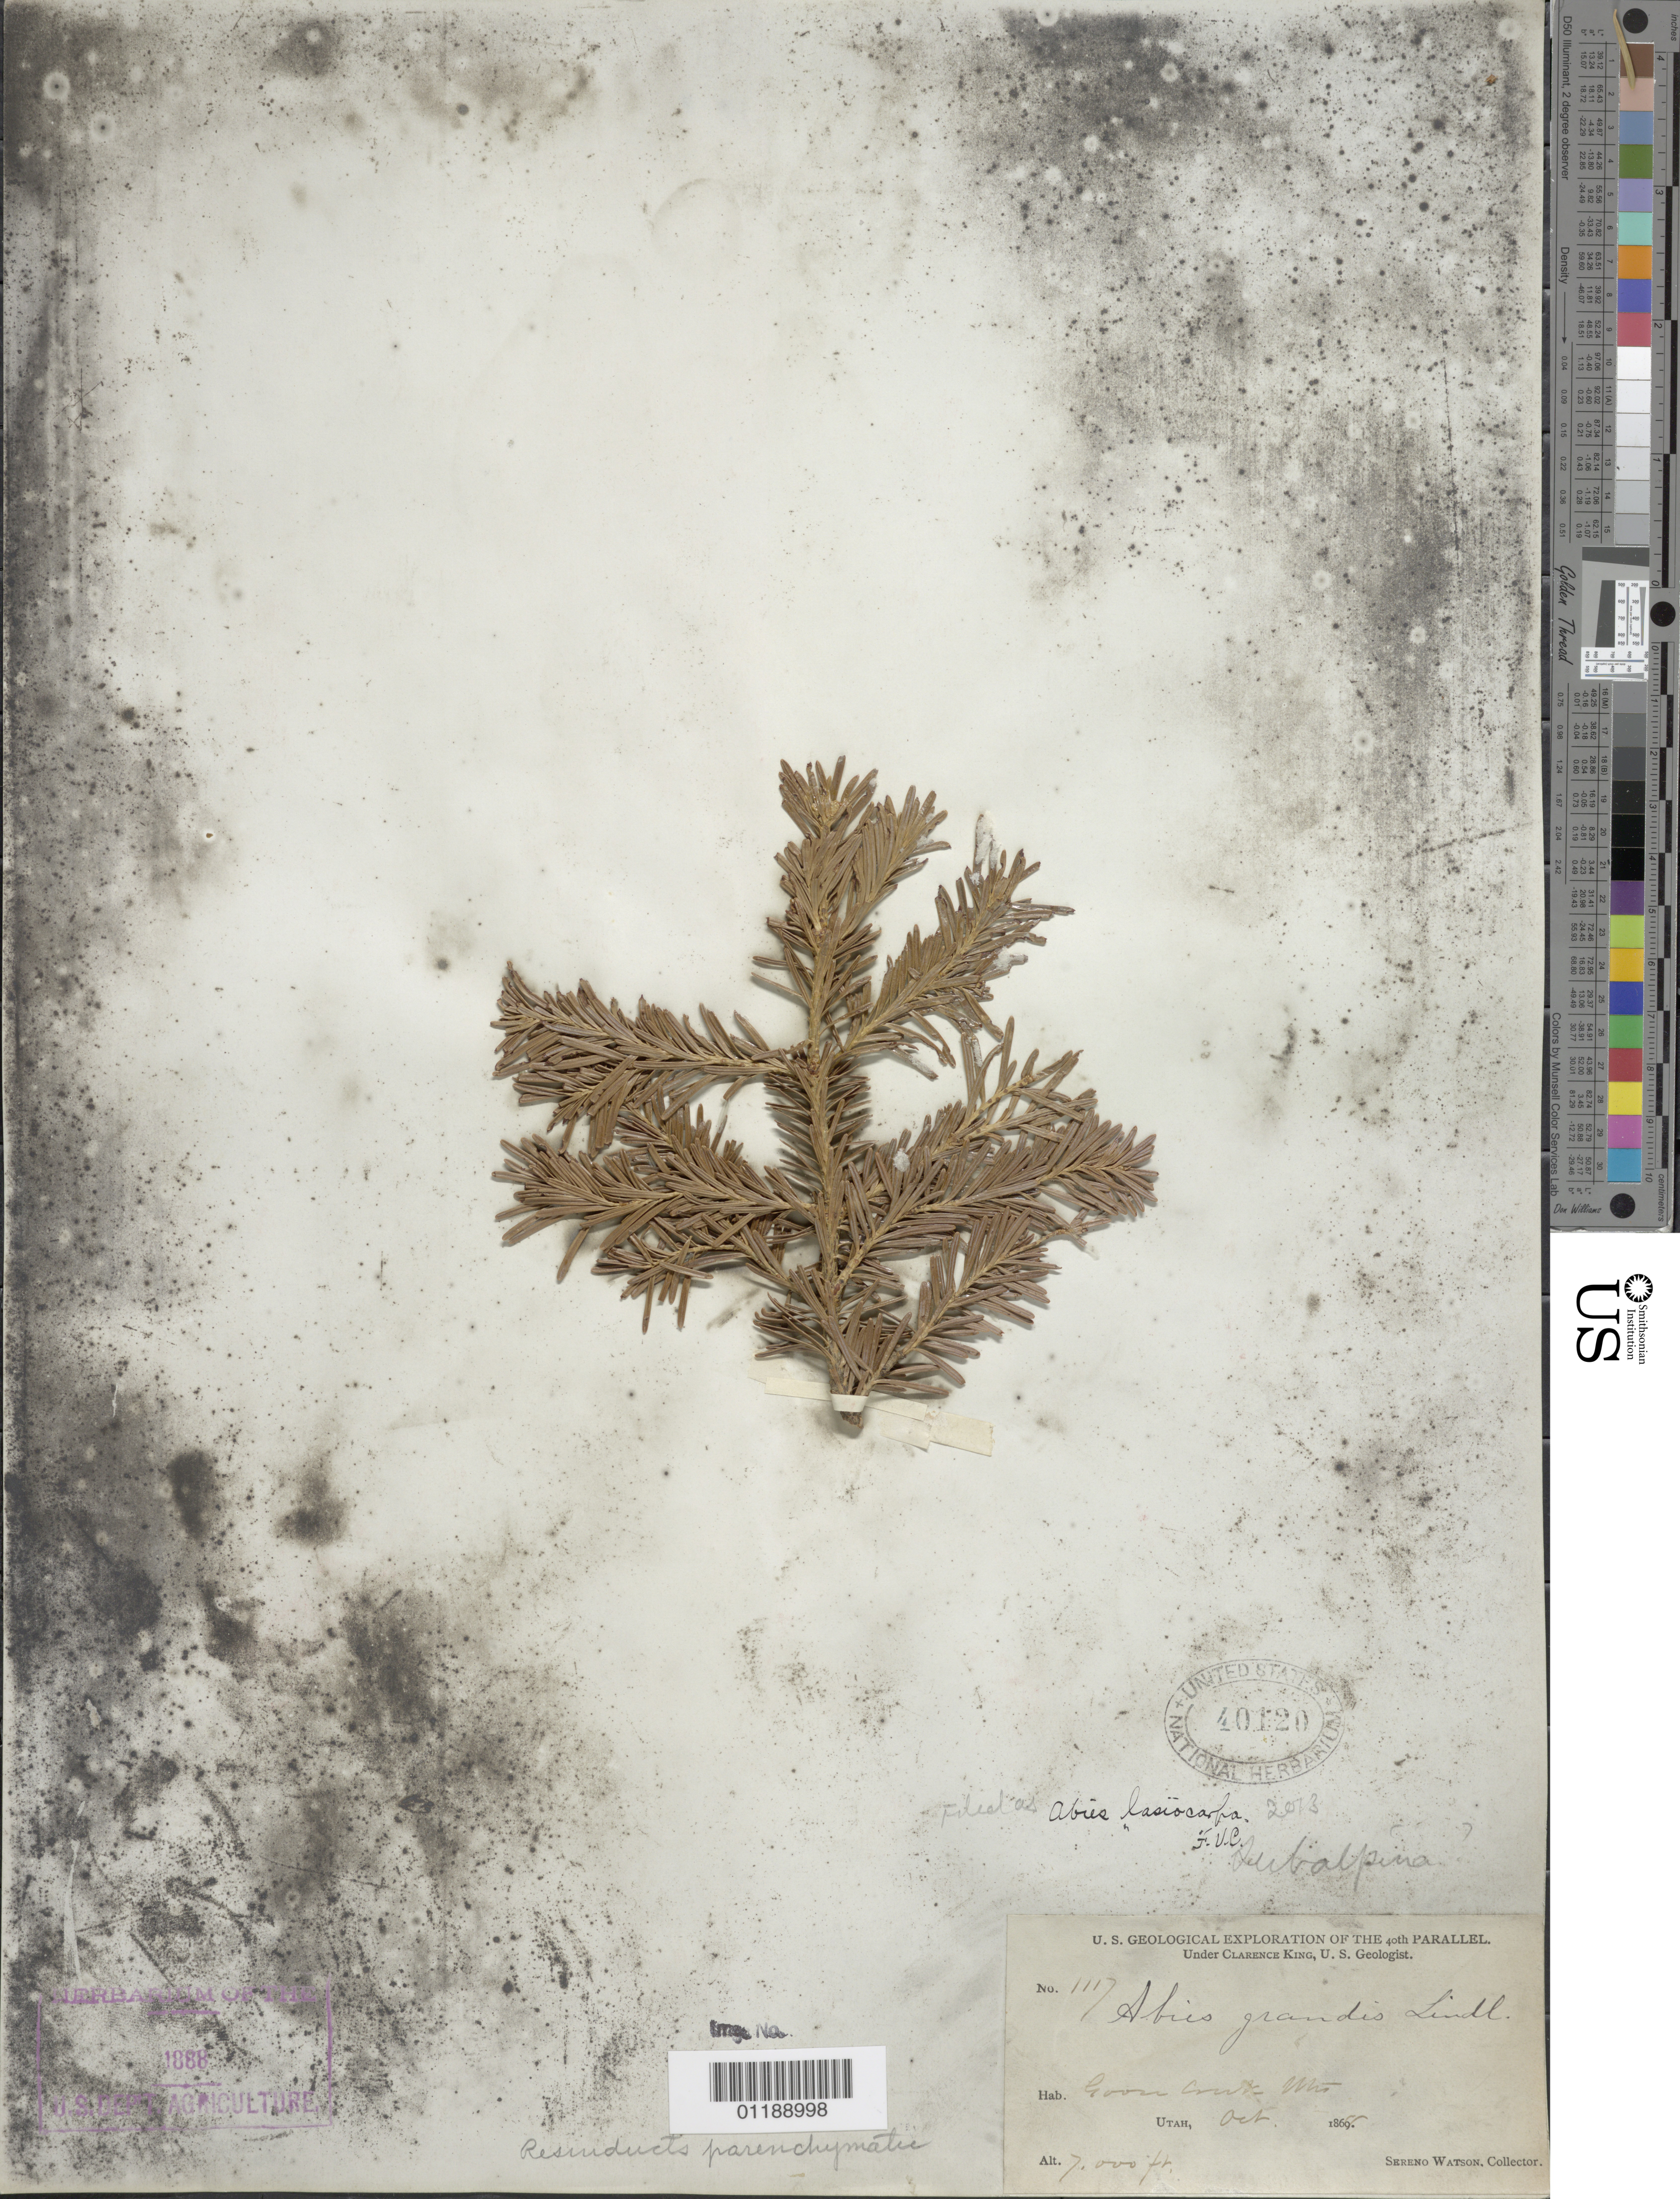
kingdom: Plantae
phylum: Tracheophyta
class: Pinopsida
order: Pinales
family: Pinaceae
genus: Abies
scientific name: Abies lasiocarpa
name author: (Hook.) Nutt.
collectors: S. Watson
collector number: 1117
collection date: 1868-10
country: United States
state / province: Utah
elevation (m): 2134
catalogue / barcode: US 40120